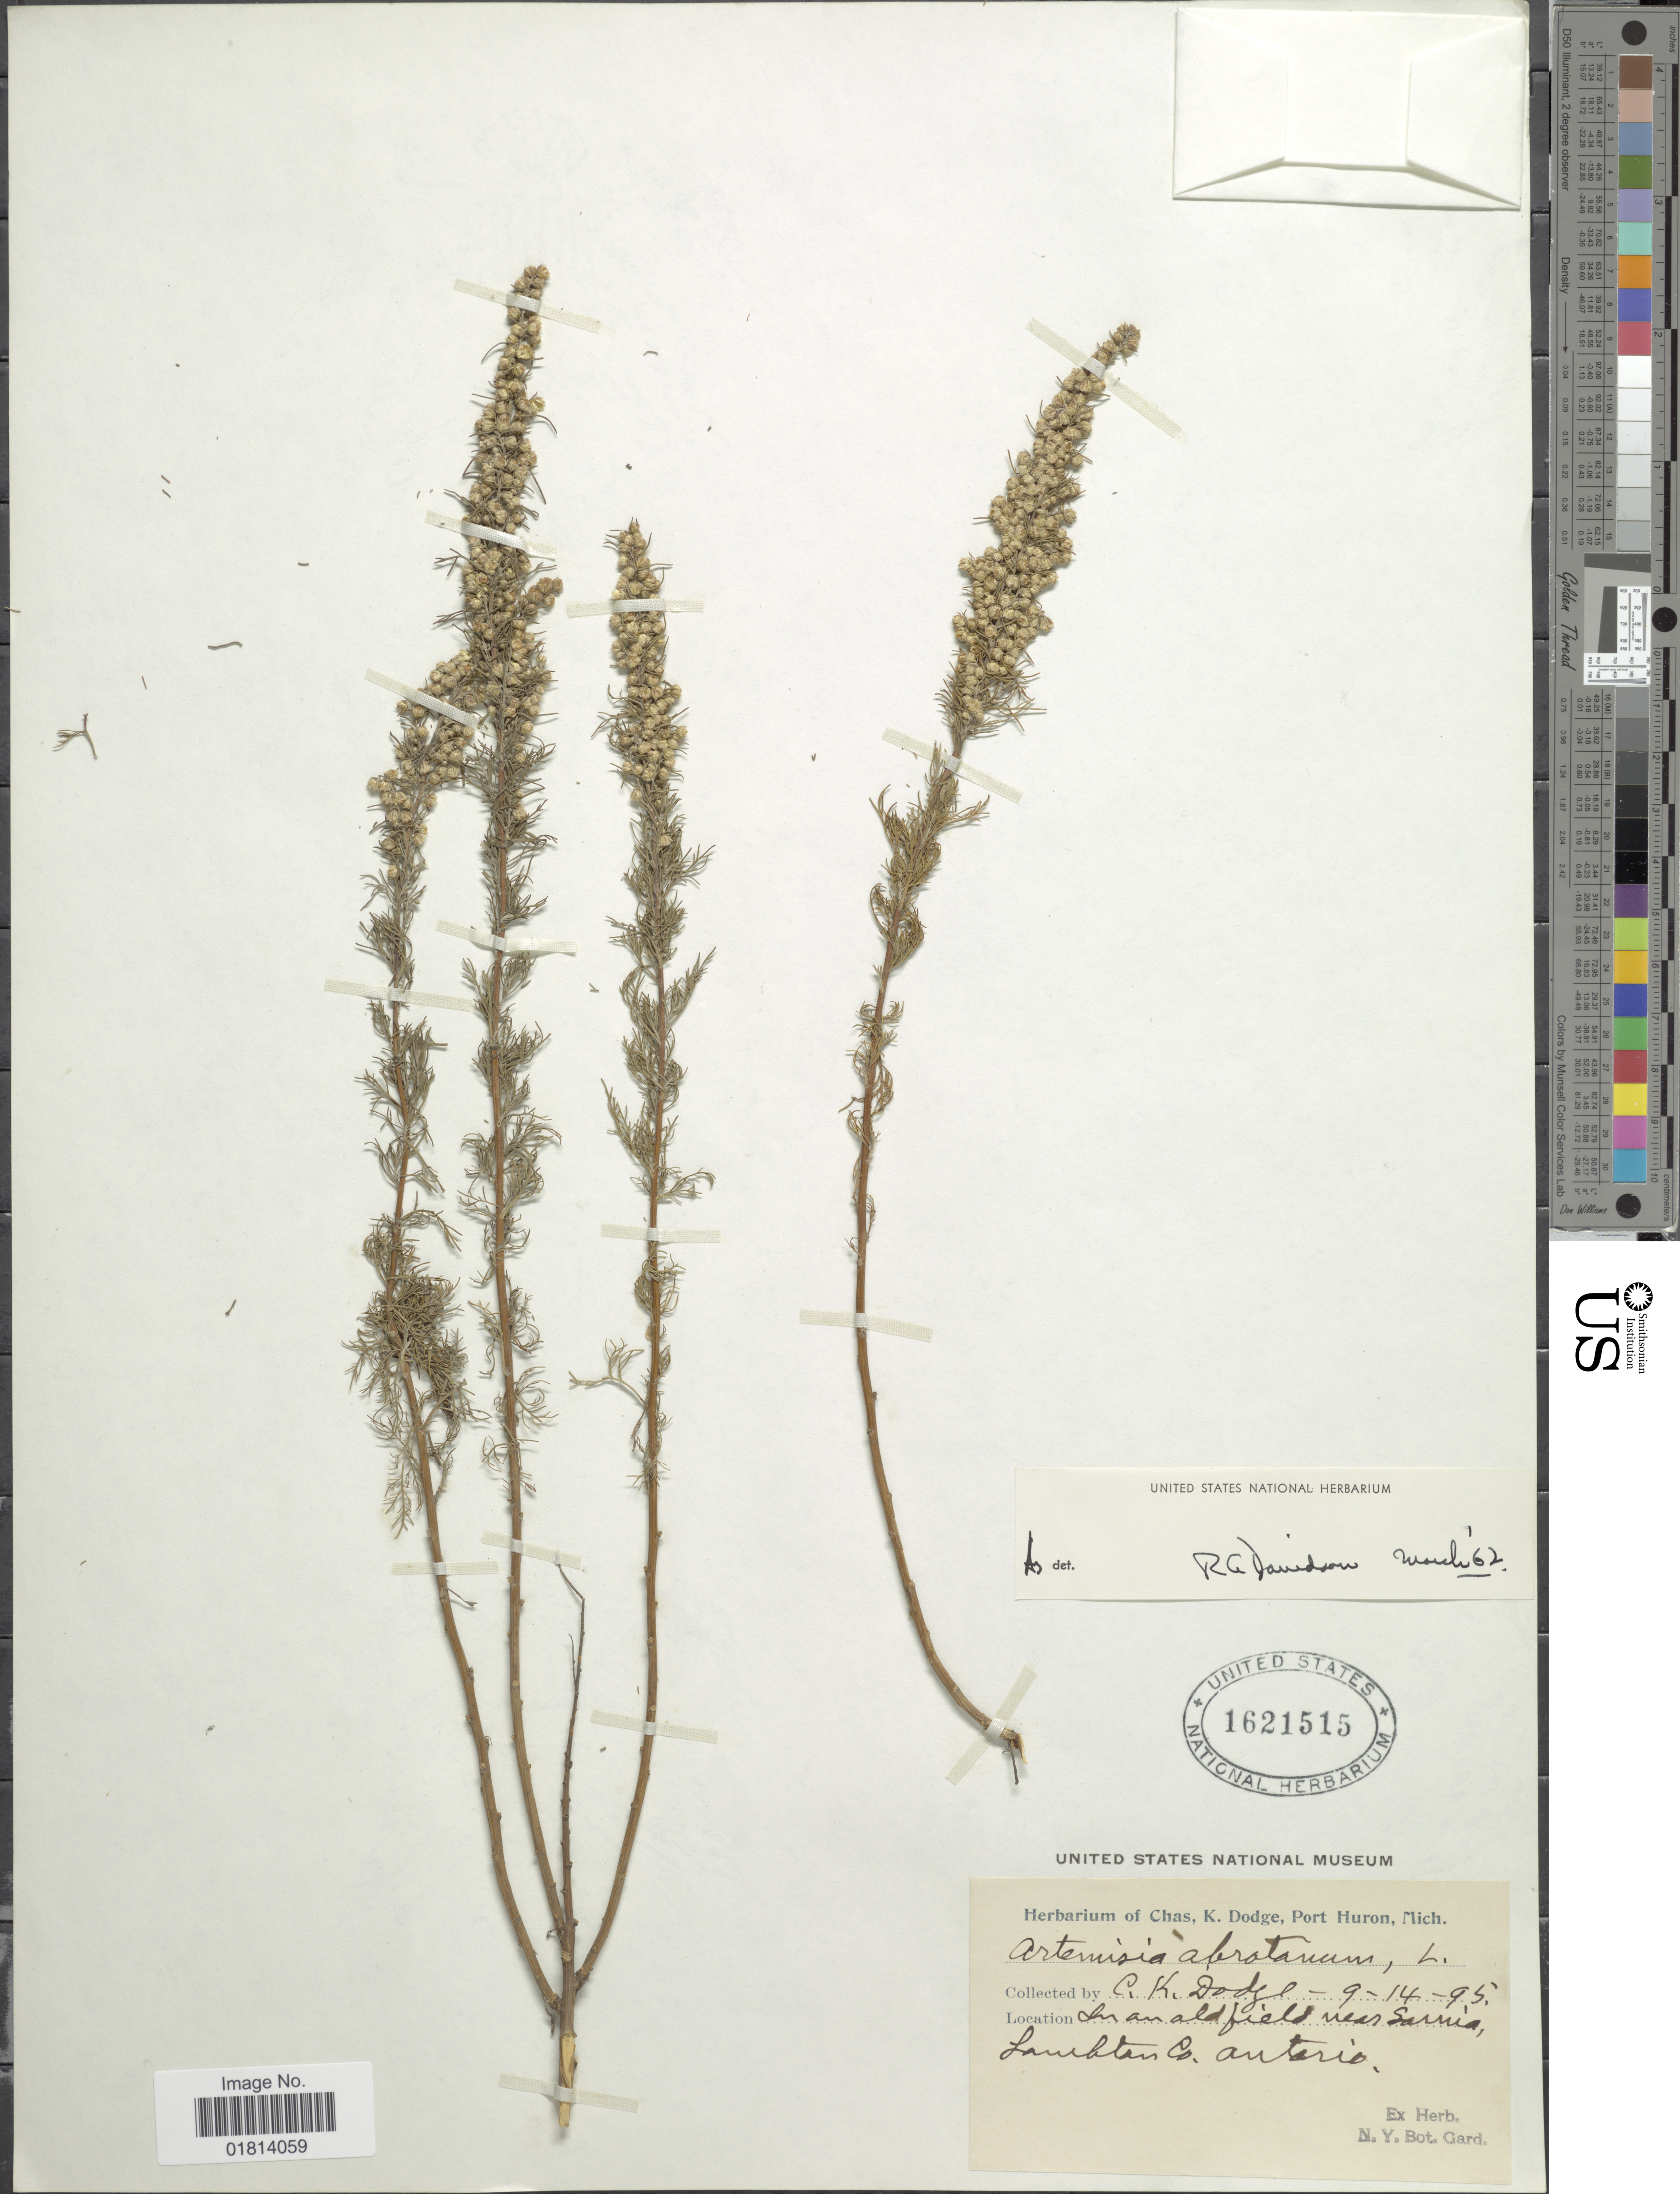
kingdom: Plantae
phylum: Tracheophyta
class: Magnoliopsida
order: Asterales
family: Asteraceae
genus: Artemisia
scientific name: Artemisia abrotanum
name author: L.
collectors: C. Dodge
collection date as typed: Transcribed d/m/y: 14/9/95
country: Canada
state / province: Ontario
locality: In an old field near Sarnia, Lambton Co. Ontario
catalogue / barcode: US 1621515